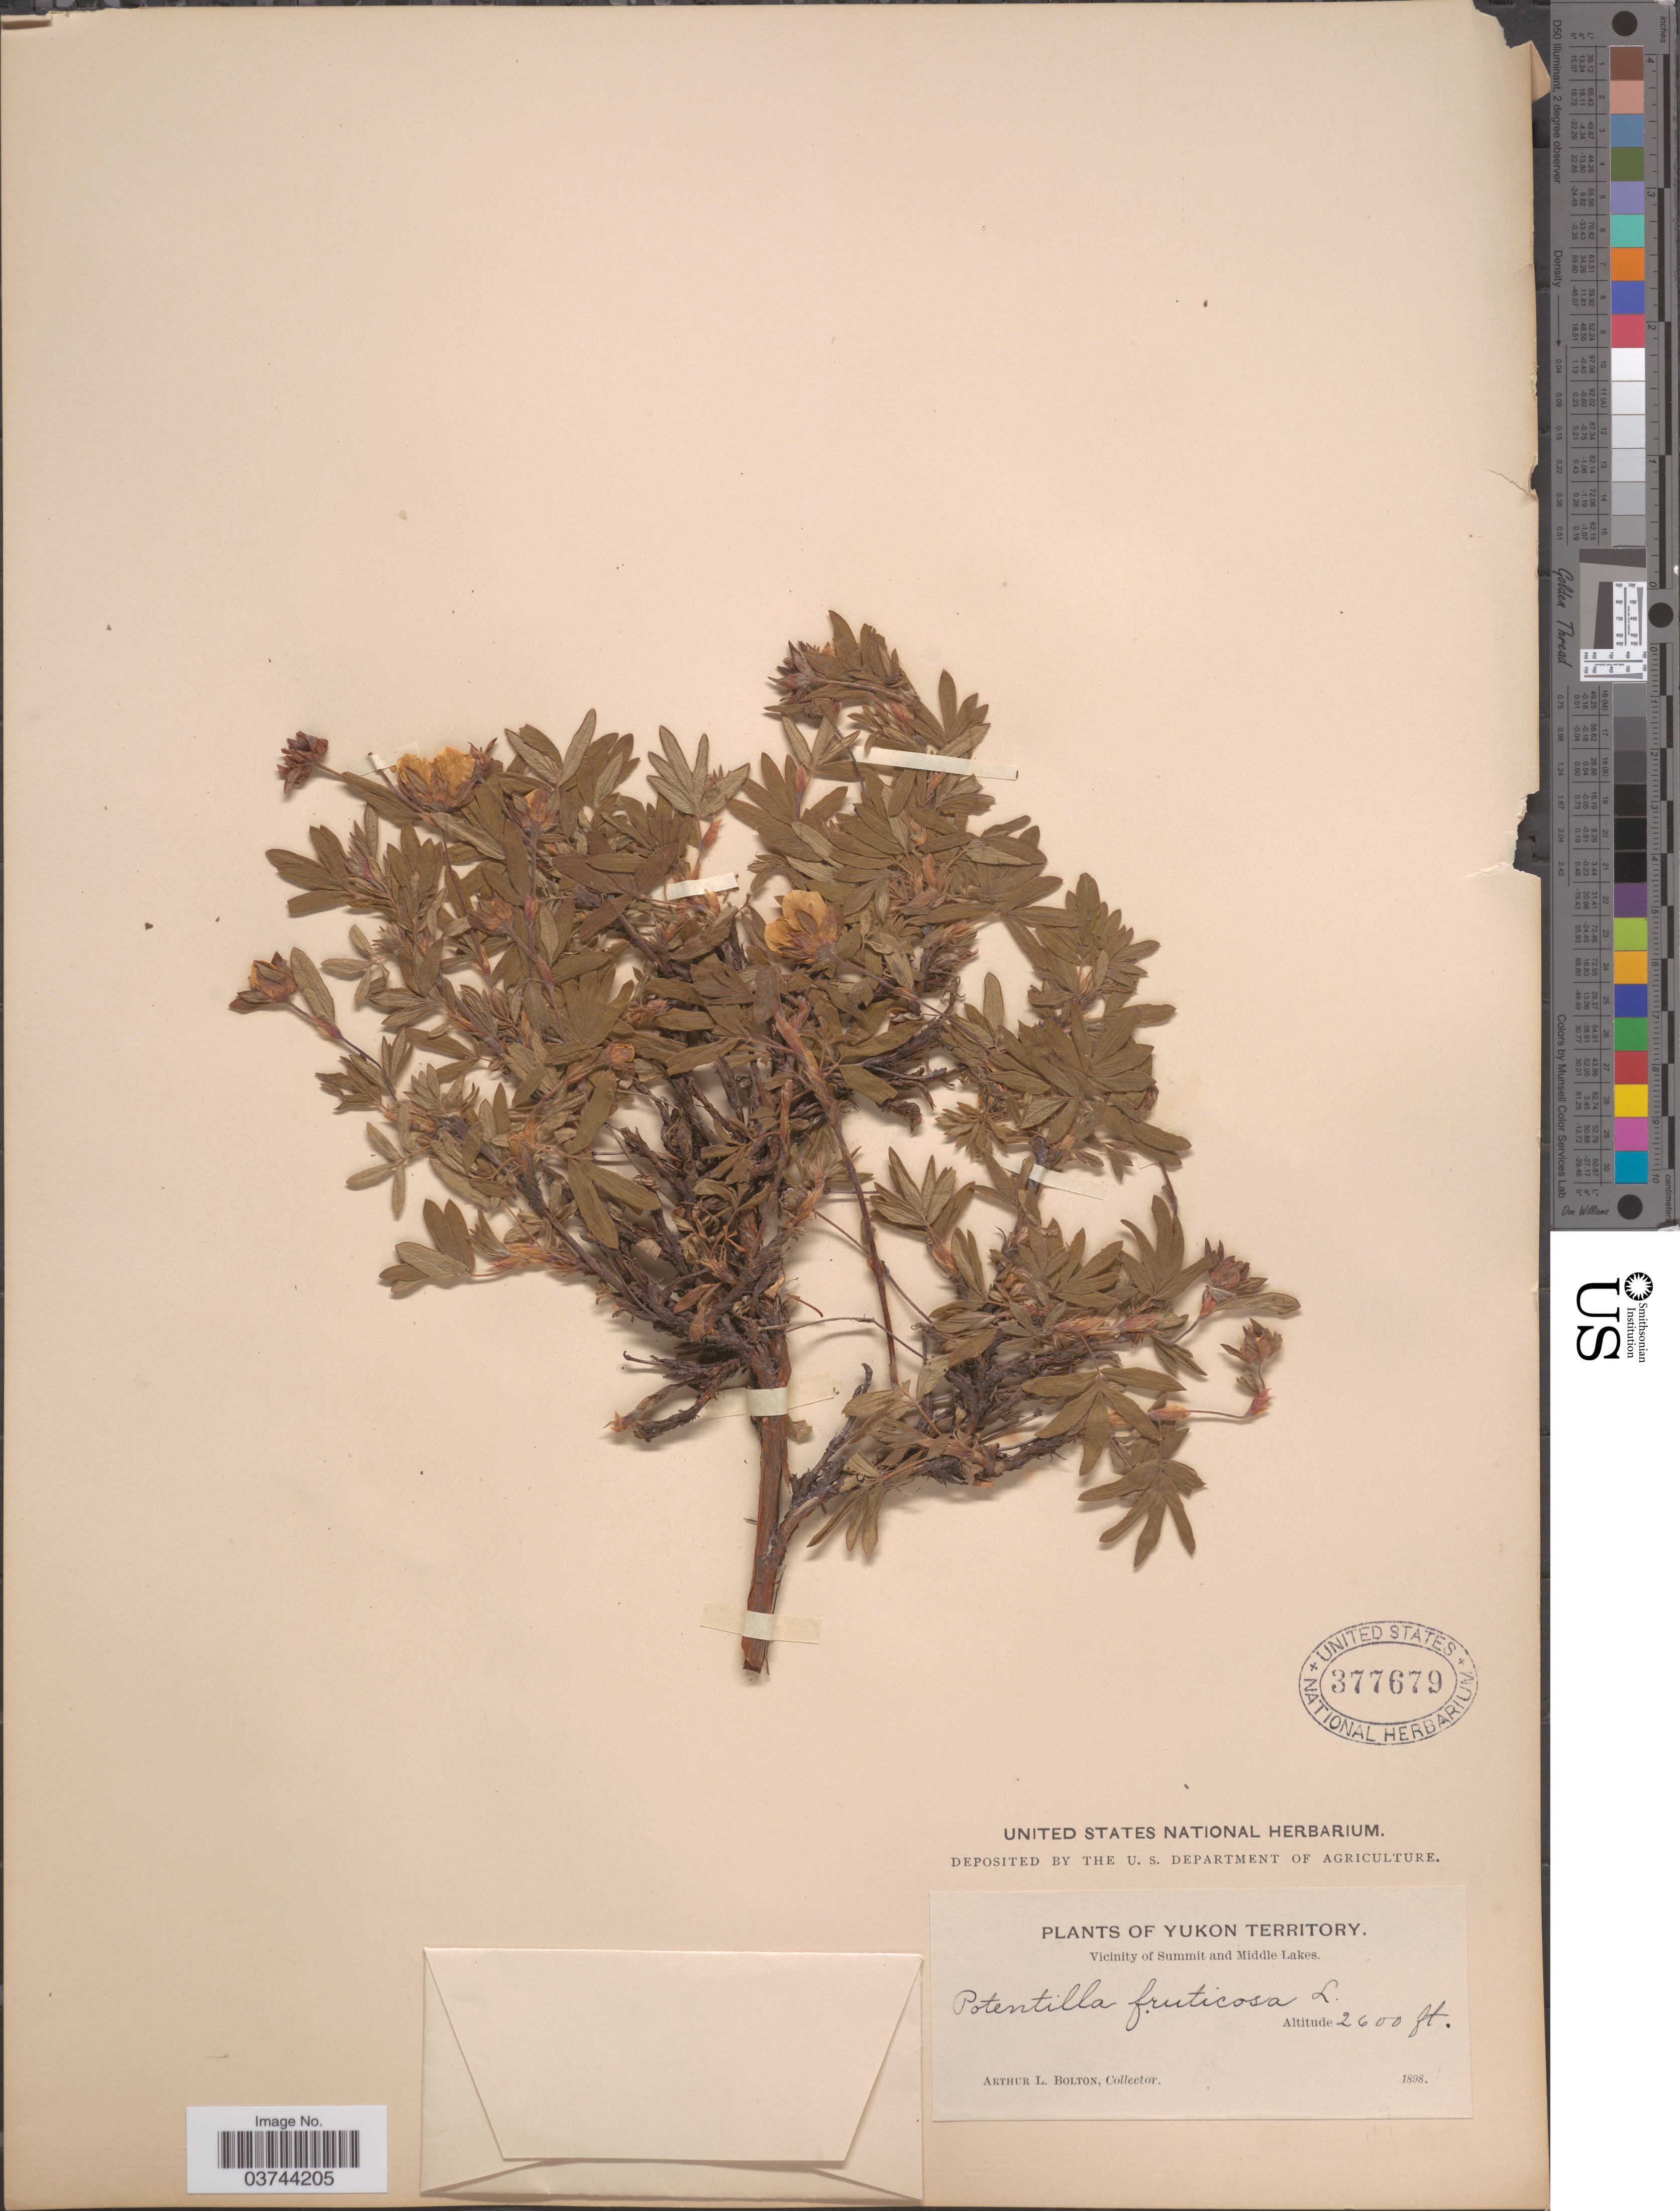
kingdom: Plantae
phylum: Tracheophyta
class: Magnoliopsida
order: Rosales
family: Rosaceae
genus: Dasiphora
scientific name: Dasiphora fruticosa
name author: (L.) Rydb.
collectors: A. Bolton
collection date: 1898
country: Canada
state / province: Yukon Territory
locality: Vicinity of Summit and Middle Lakes.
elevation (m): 792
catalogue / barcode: US 377679